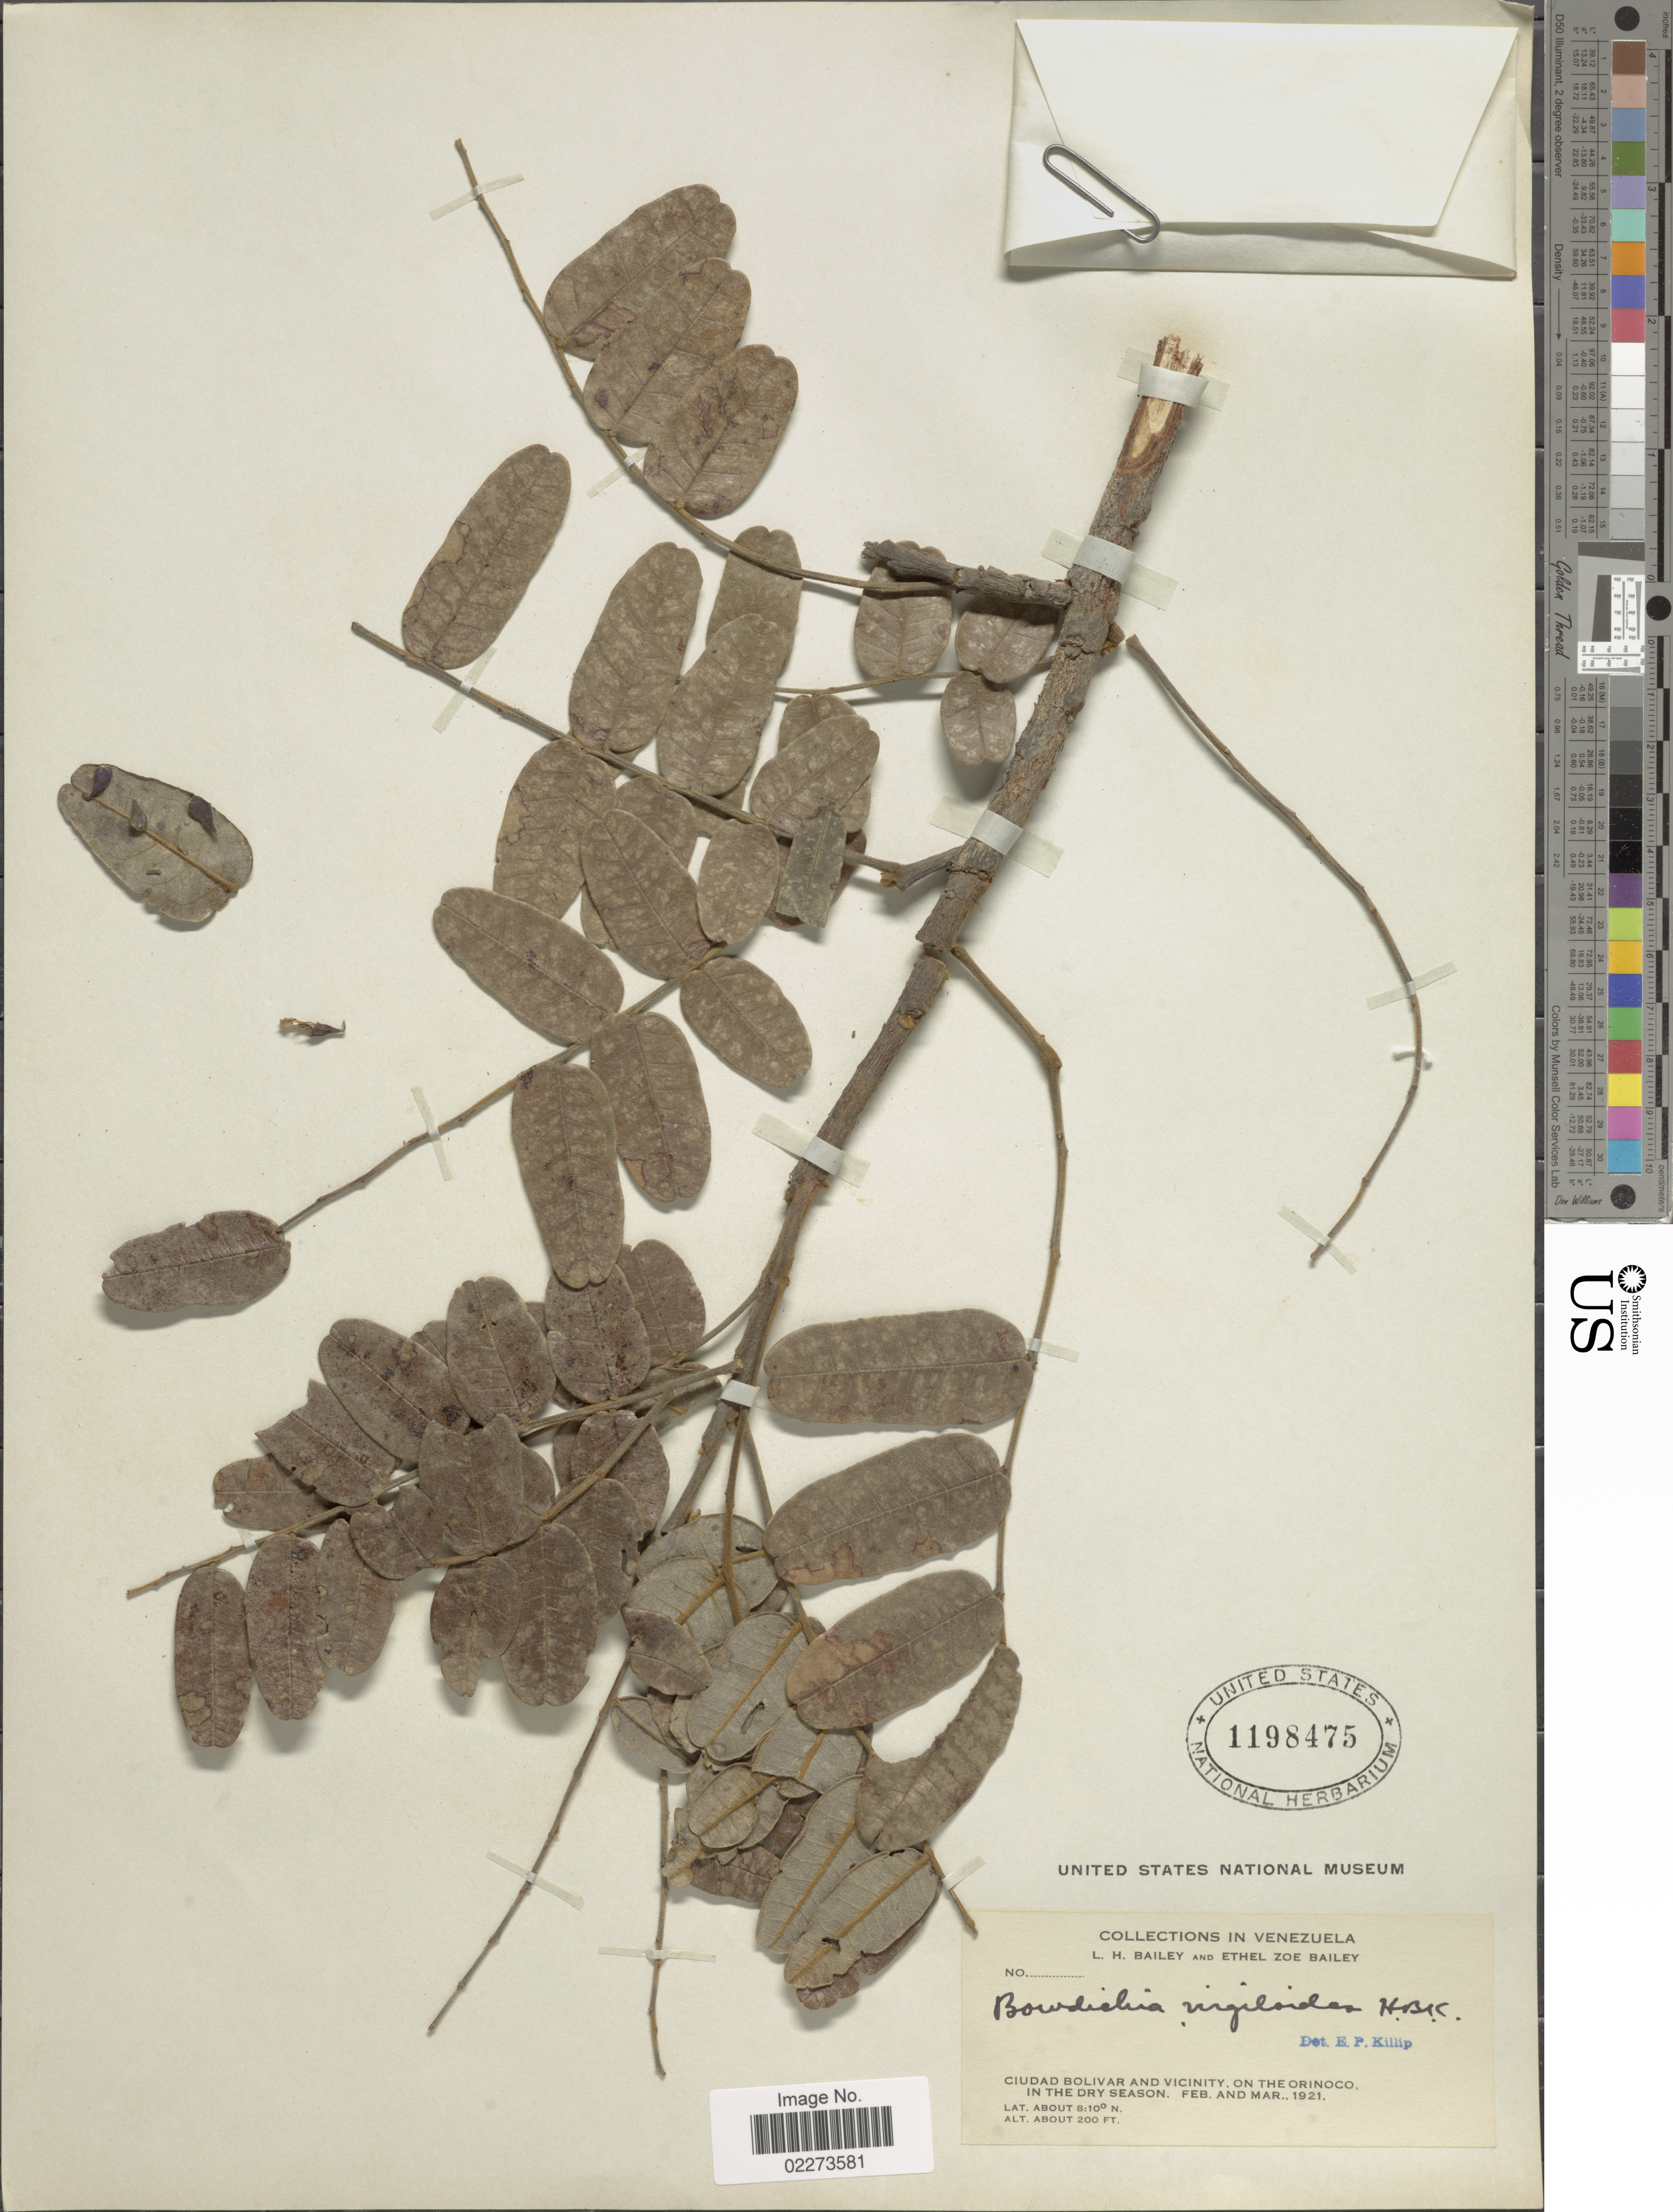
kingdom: Plantae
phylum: Tracheophyta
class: Magnoliopsida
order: Fabales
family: Fabaceae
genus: Bowdichia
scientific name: Bowdichia virgilioides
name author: Kunth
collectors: L. H. Bailey & E. Z. Bailey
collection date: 1921-02/1921-03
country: Venezuela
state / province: Bolivar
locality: Ciudad Bolivar and vicinity on the Orinoco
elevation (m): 61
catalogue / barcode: US 1198475